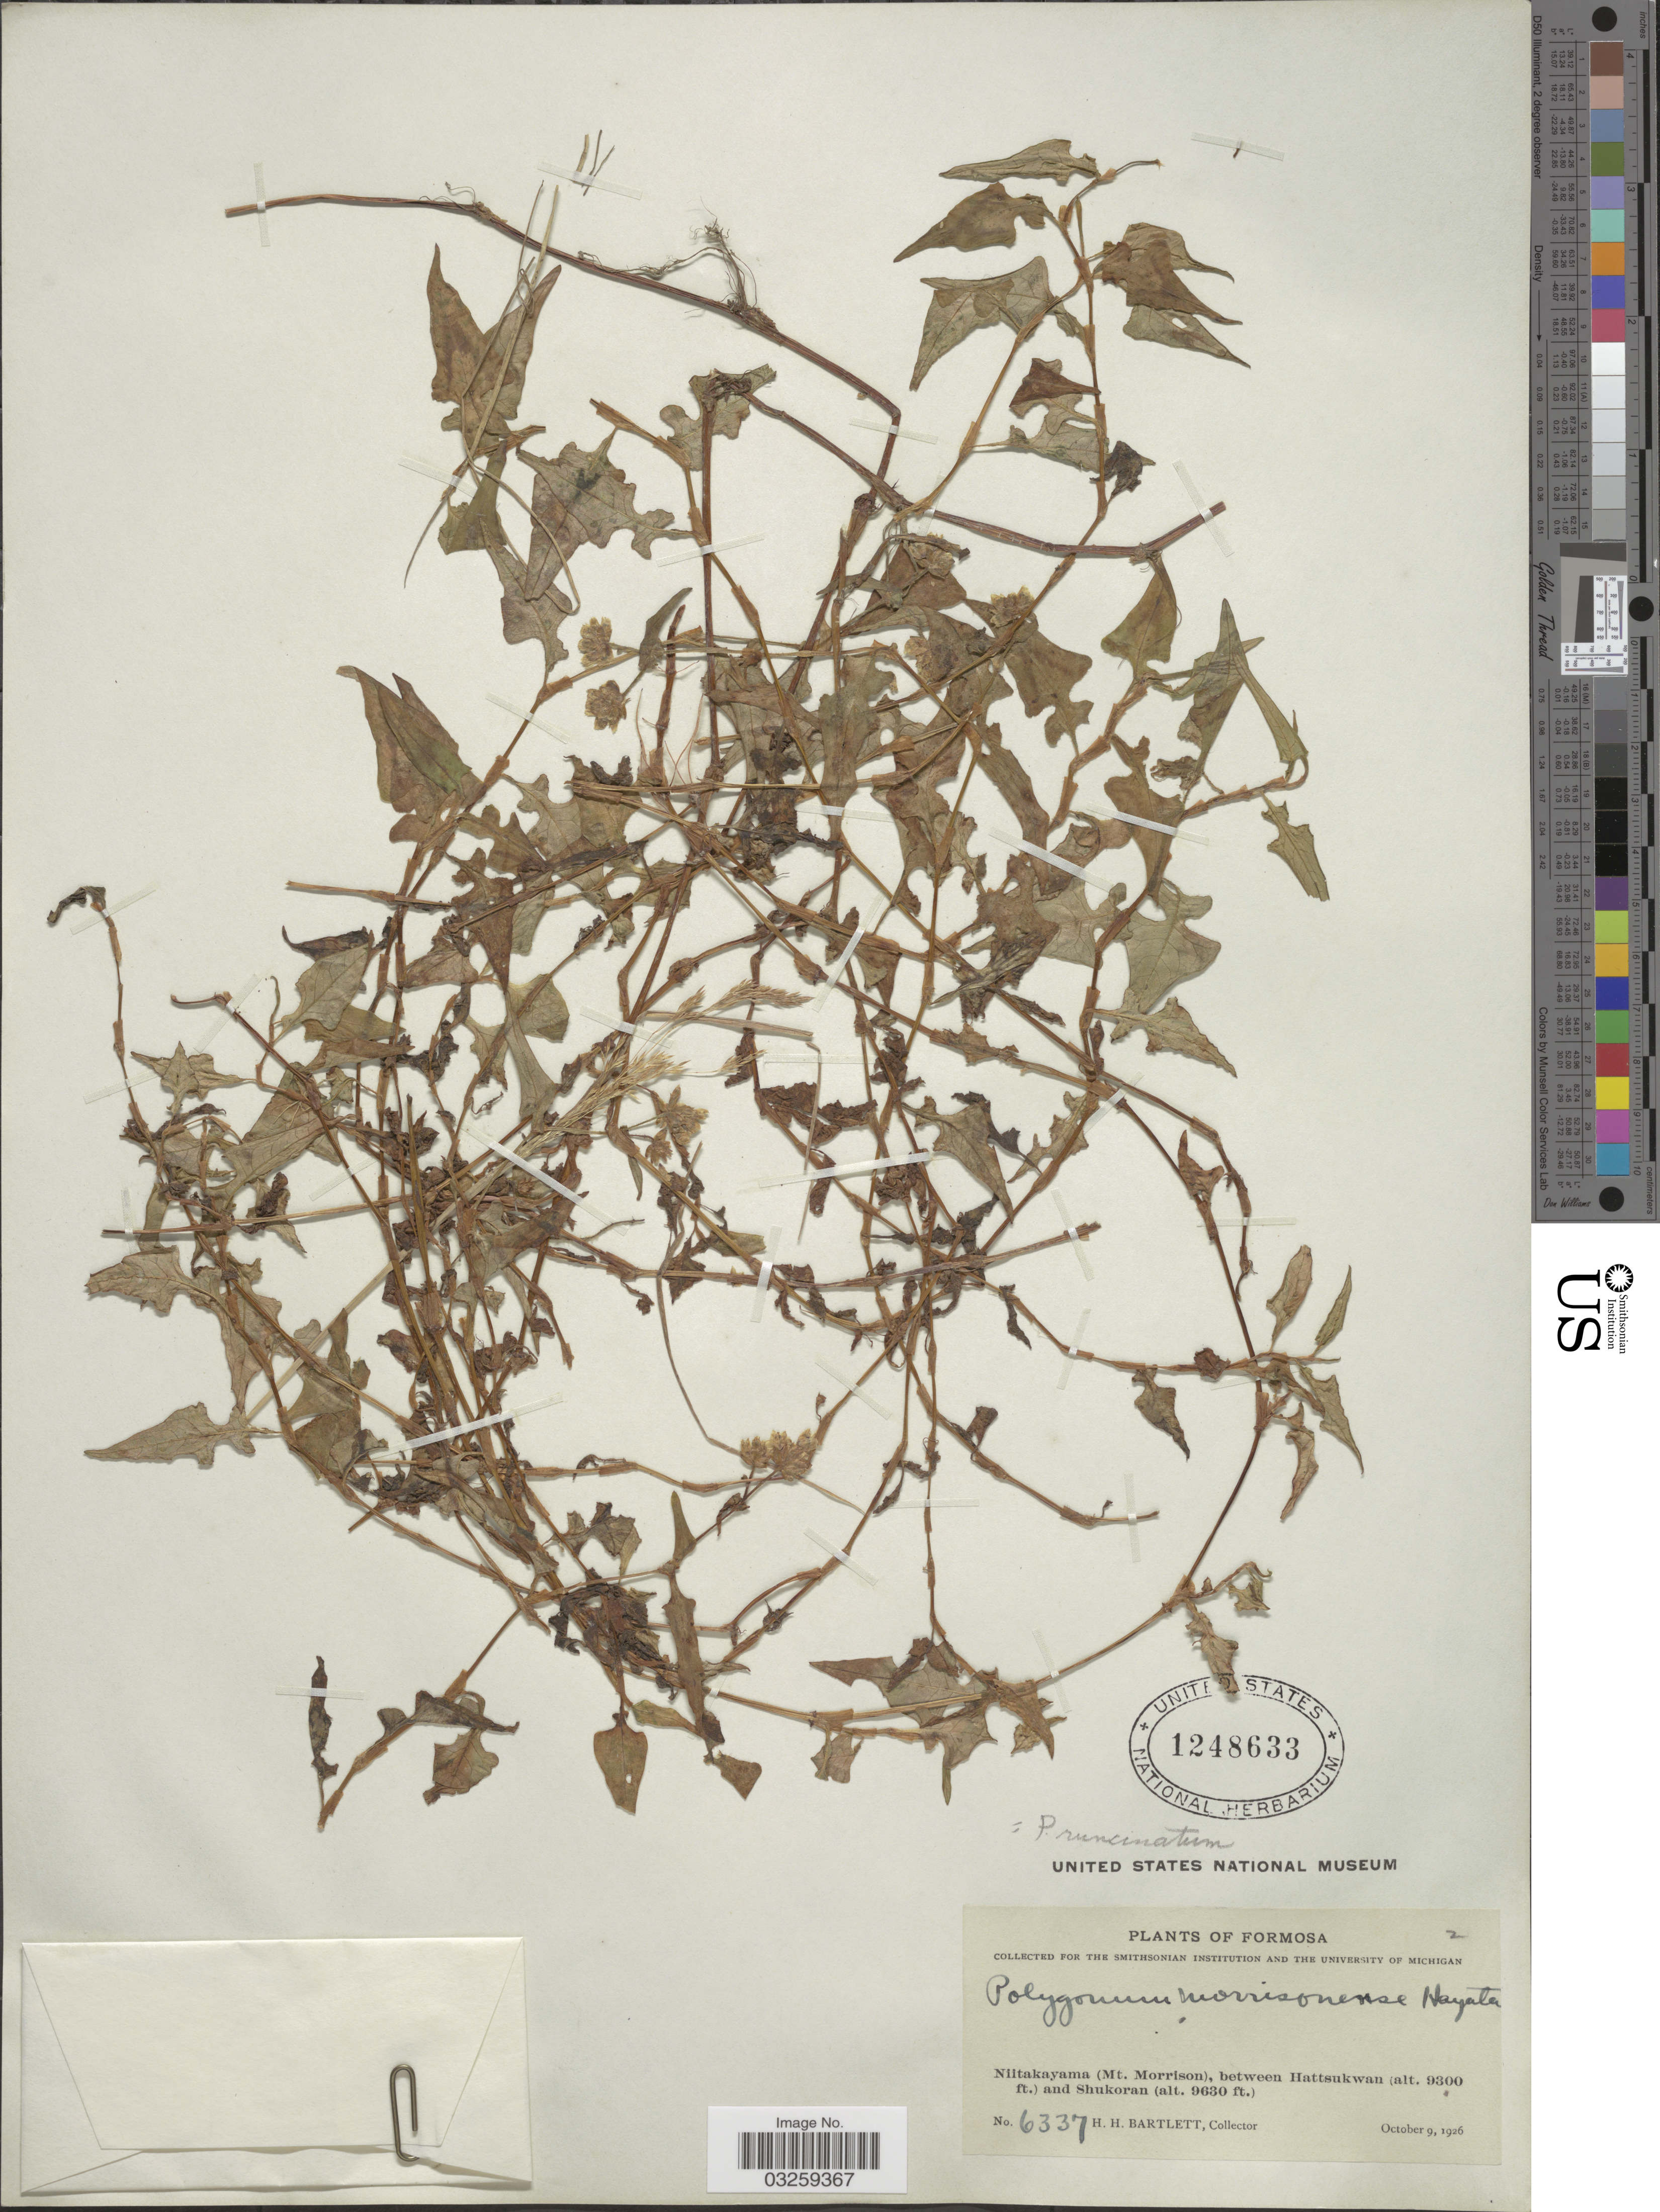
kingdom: Plantae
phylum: Tracheophyta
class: Magnoliopsida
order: Caryophyllales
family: Polygonaceae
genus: Polygonum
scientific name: Polygonum runcinatum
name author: Buch.-Ham. ex D. Don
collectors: H. H. Bartlett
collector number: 6337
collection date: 1926-10-09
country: Taiwan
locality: Formosa. Niitakayama (Mt. Morrison), between Hattsukwan and Shukoran.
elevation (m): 2835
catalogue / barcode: US 1248633